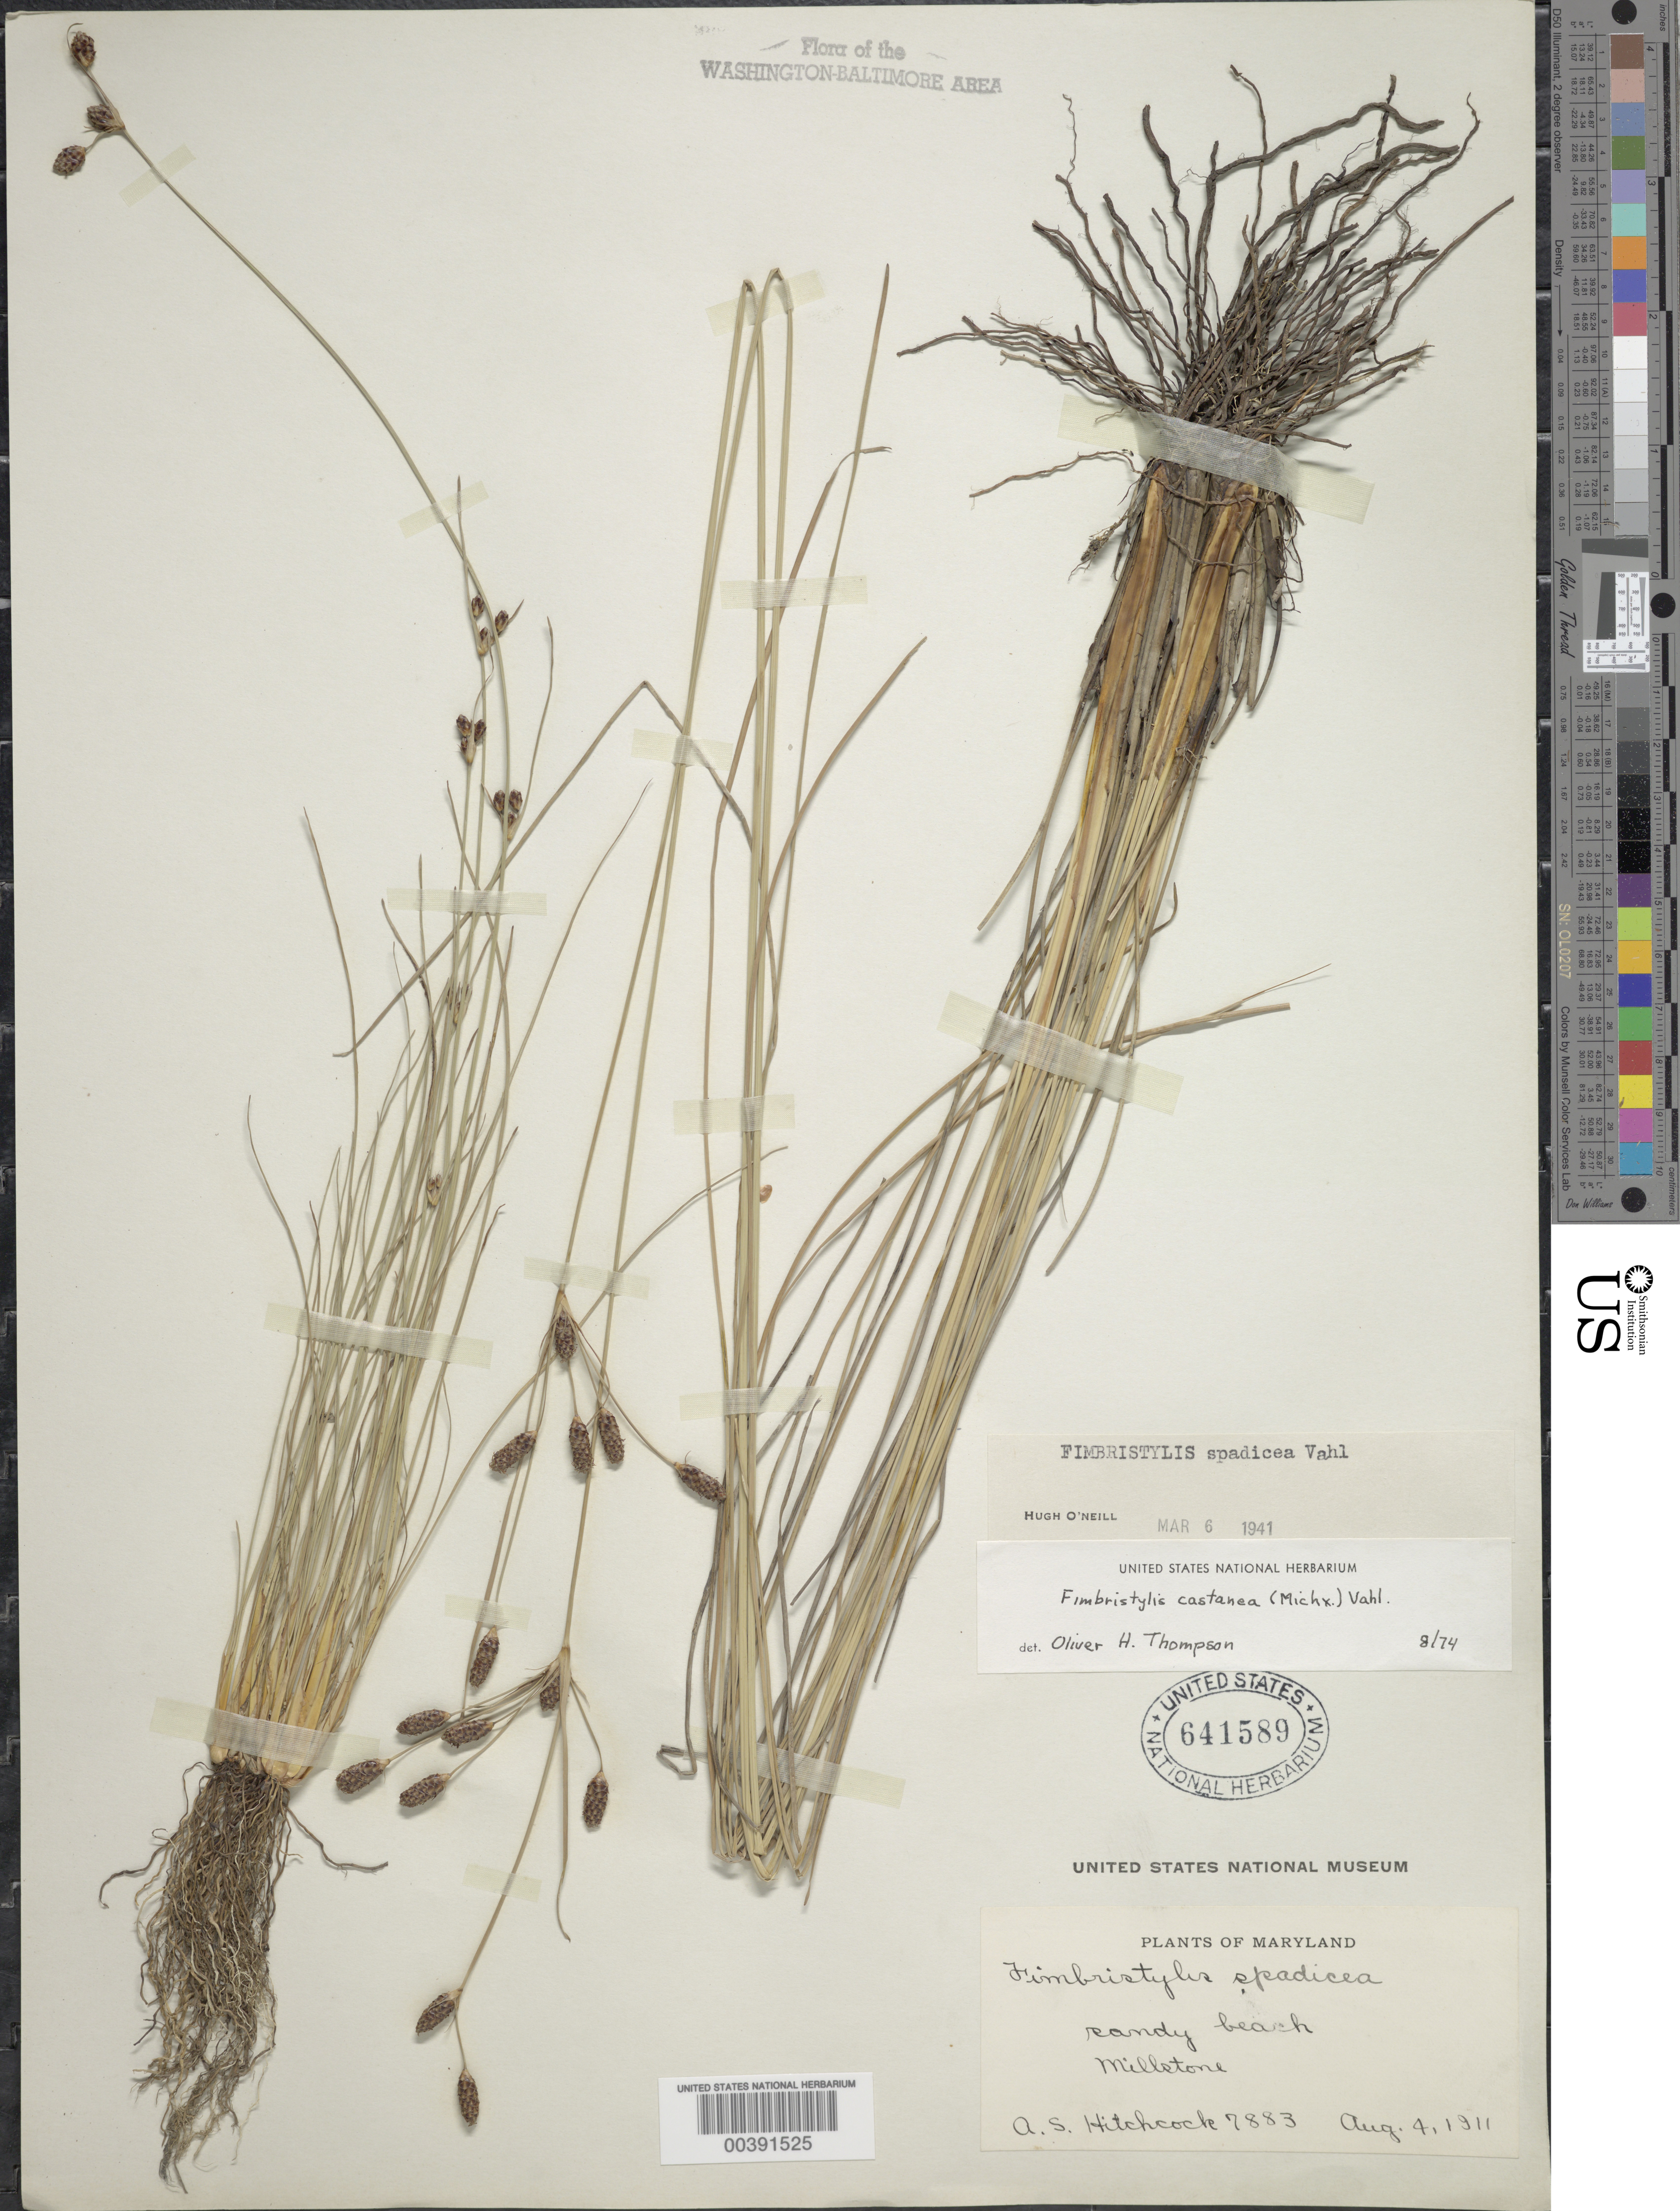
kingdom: Plantae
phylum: Tracheophyta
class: Liliopsida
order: Poales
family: Cyperaceae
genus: Fimbristylis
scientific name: Fimbristylis castanea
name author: (Michx.) Vahl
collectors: A. S. Hitchcock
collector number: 7883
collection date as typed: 04 Aug 1911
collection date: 1911-08-04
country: United States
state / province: Maryland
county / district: St. Mary's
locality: Millstone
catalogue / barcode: US 641589